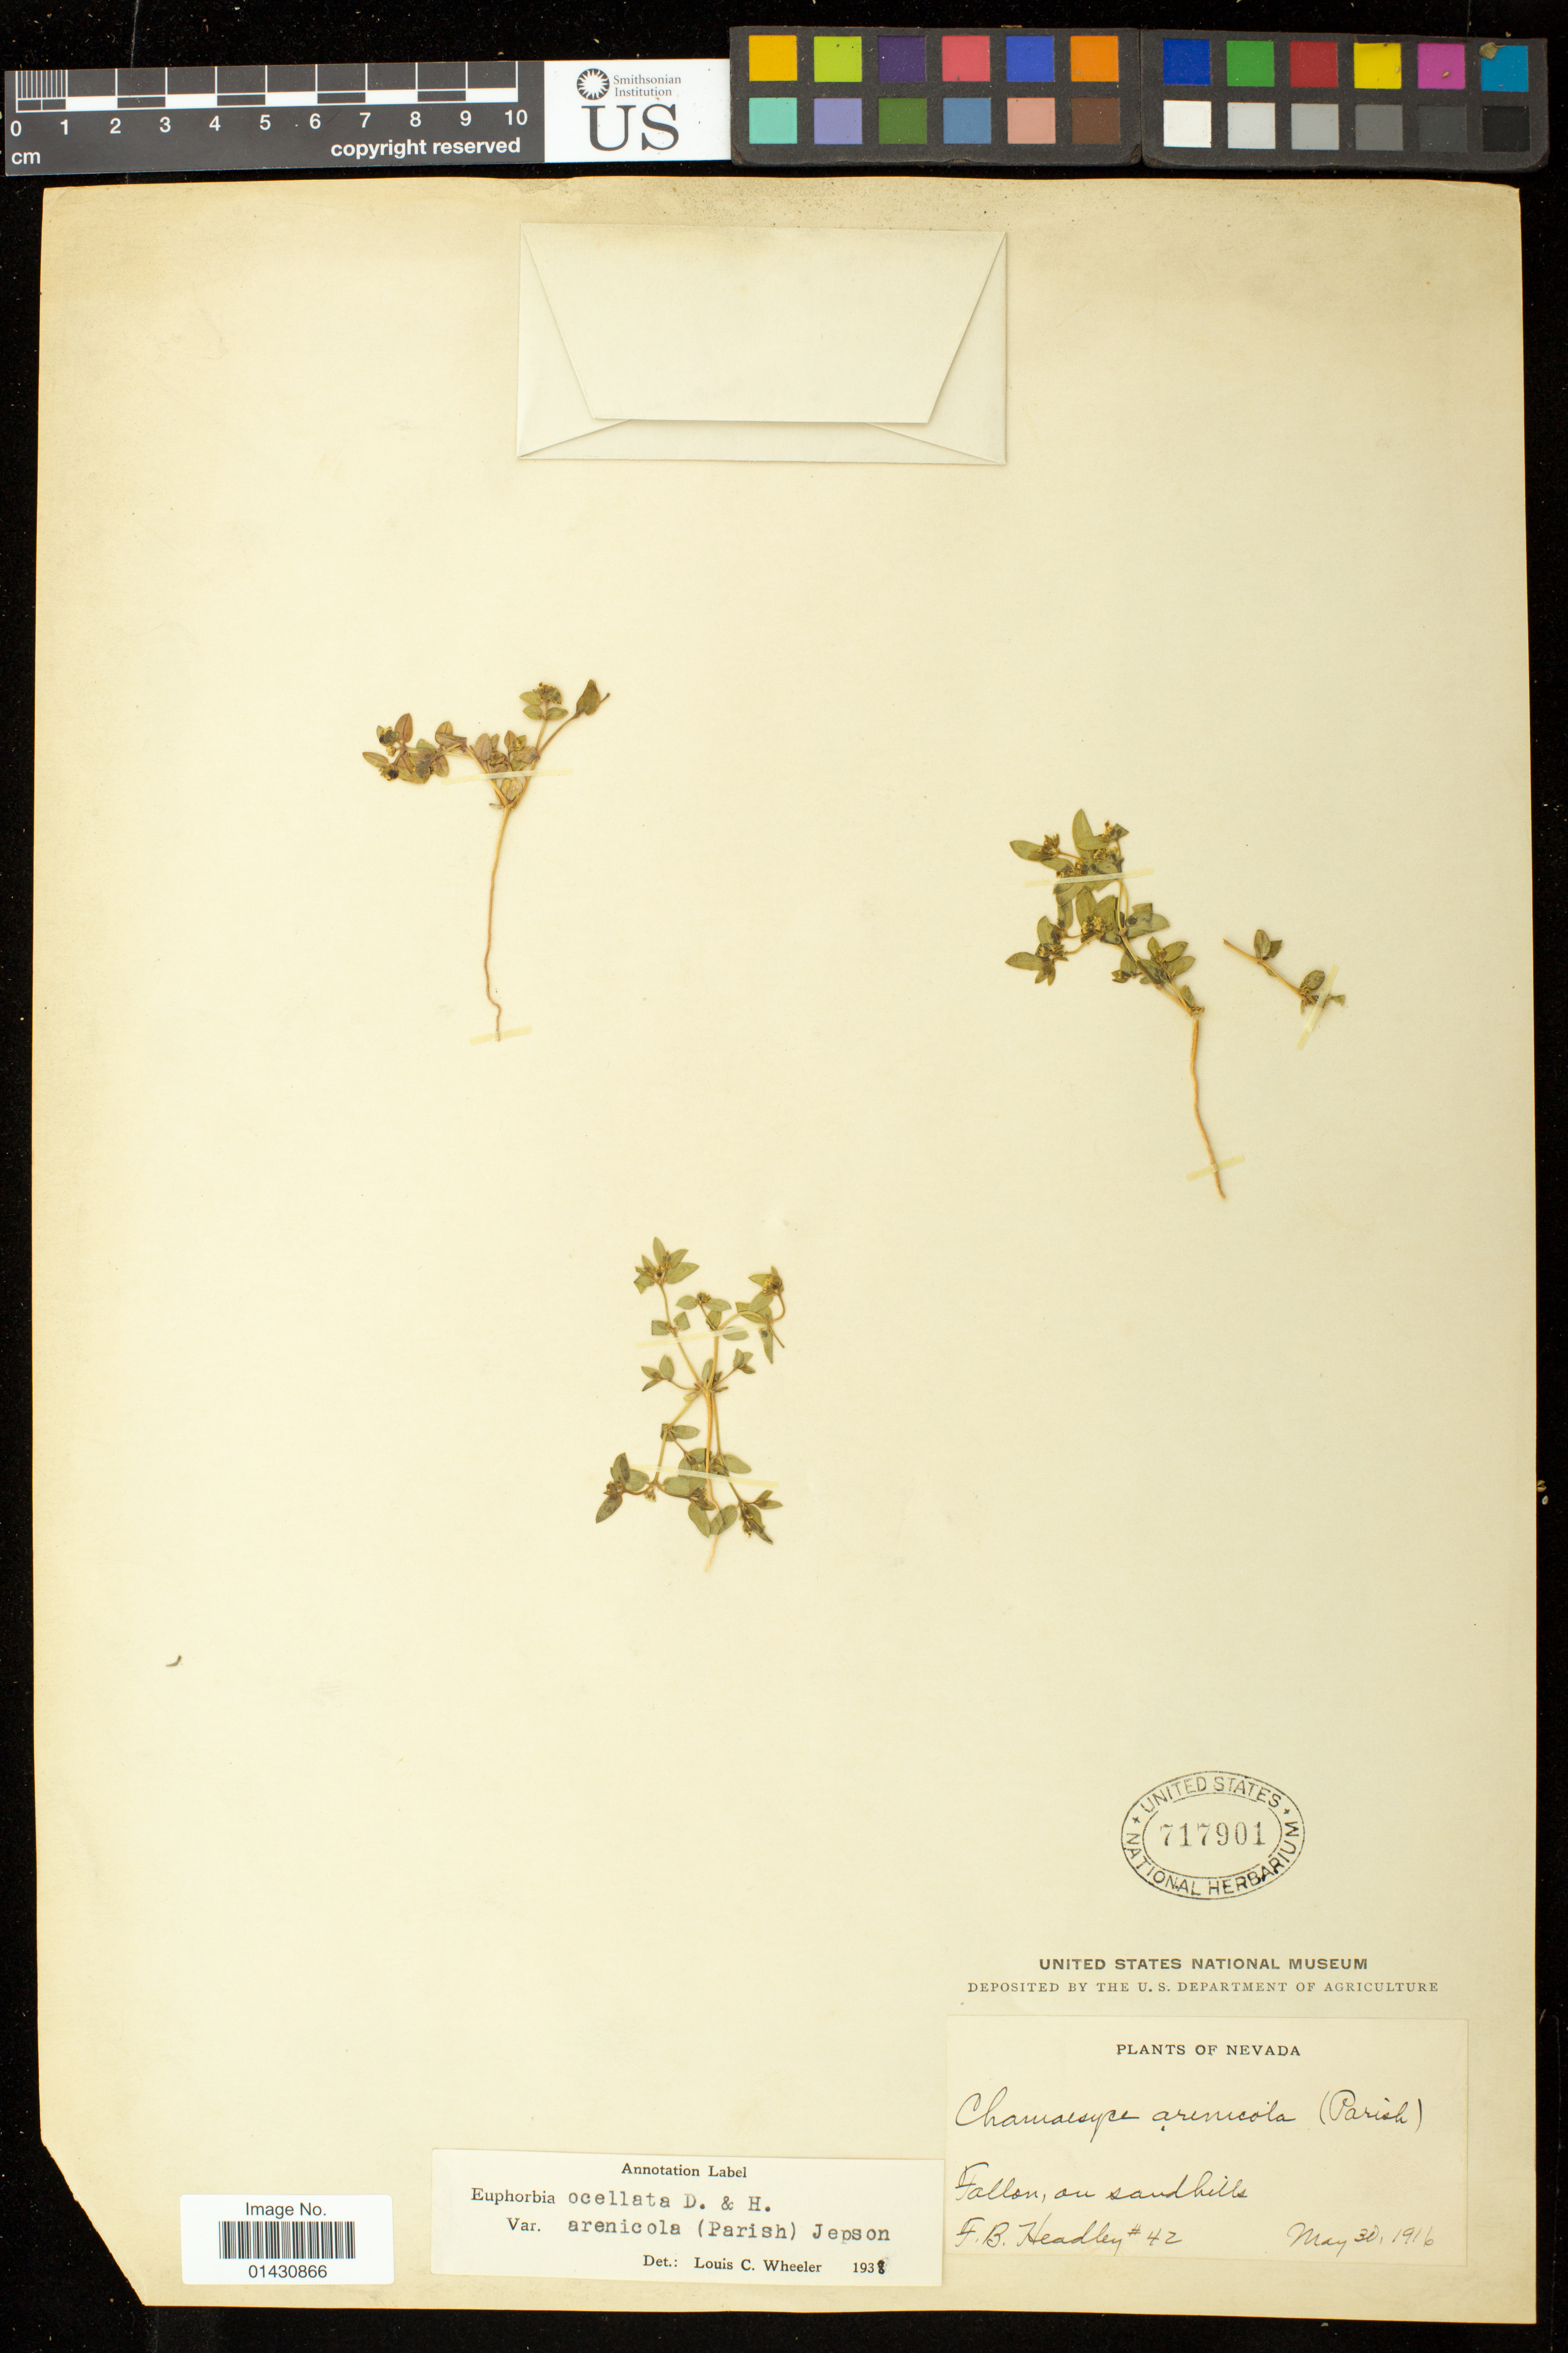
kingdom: Plantae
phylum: Tracheophyta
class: Magnoliopsida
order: Malpighiales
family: Euphorbiaceae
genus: Euphorbia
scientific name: Euphorbia ocellata subsp. arenicola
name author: (Parish) Oudejans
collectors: F. B. Headley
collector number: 42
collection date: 1916-05-30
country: United States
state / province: Nevada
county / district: Churchill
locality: Fallon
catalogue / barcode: US 717901